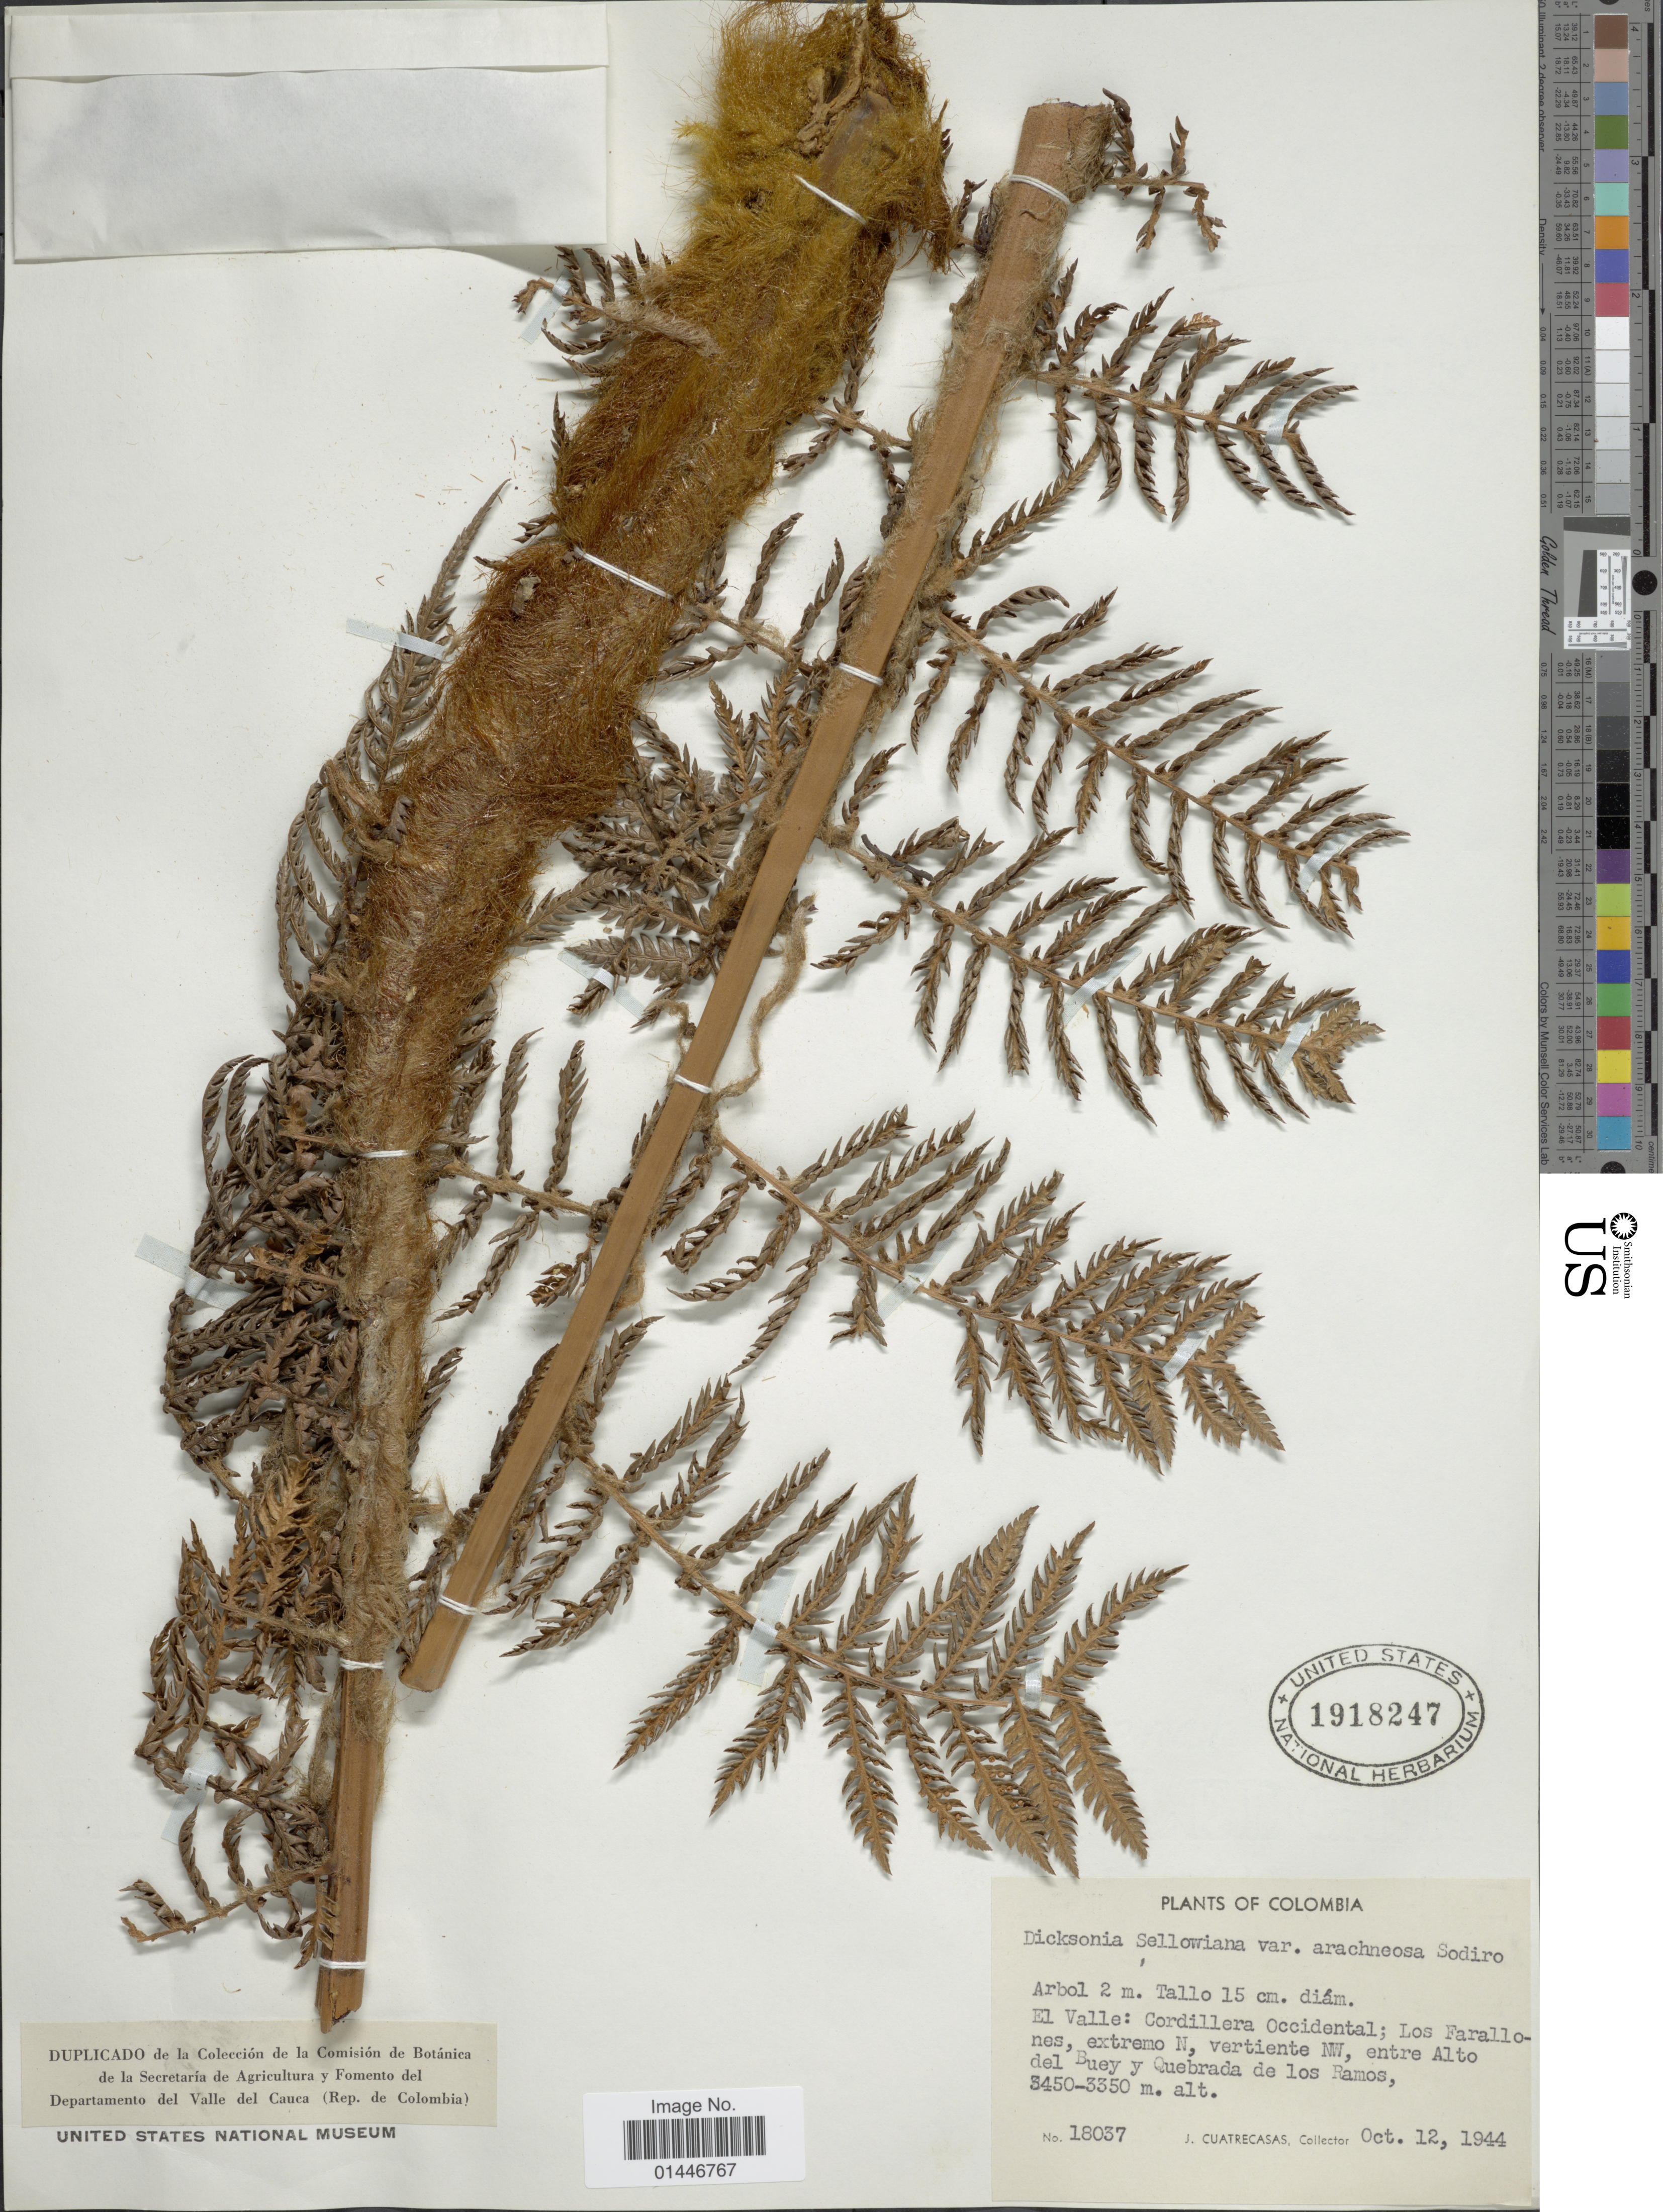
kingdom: Plantae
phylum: Tracheophyta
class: Polypodiopsida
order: Cyatheales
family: Dicksoniaceae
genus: Dicksonia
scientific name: Dicksonia karsteniana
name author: Klotzsch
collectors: J. Cuatrecasas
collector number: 18037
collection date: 1944-10-12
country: Colombia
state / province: Valle del Cauca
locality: Cordillera Occidental, Los Farallones, extremo N, vertiente NW, entre Alto del Buey y Quebrada de los Ramos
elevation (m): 3350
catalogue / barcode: US 1918247